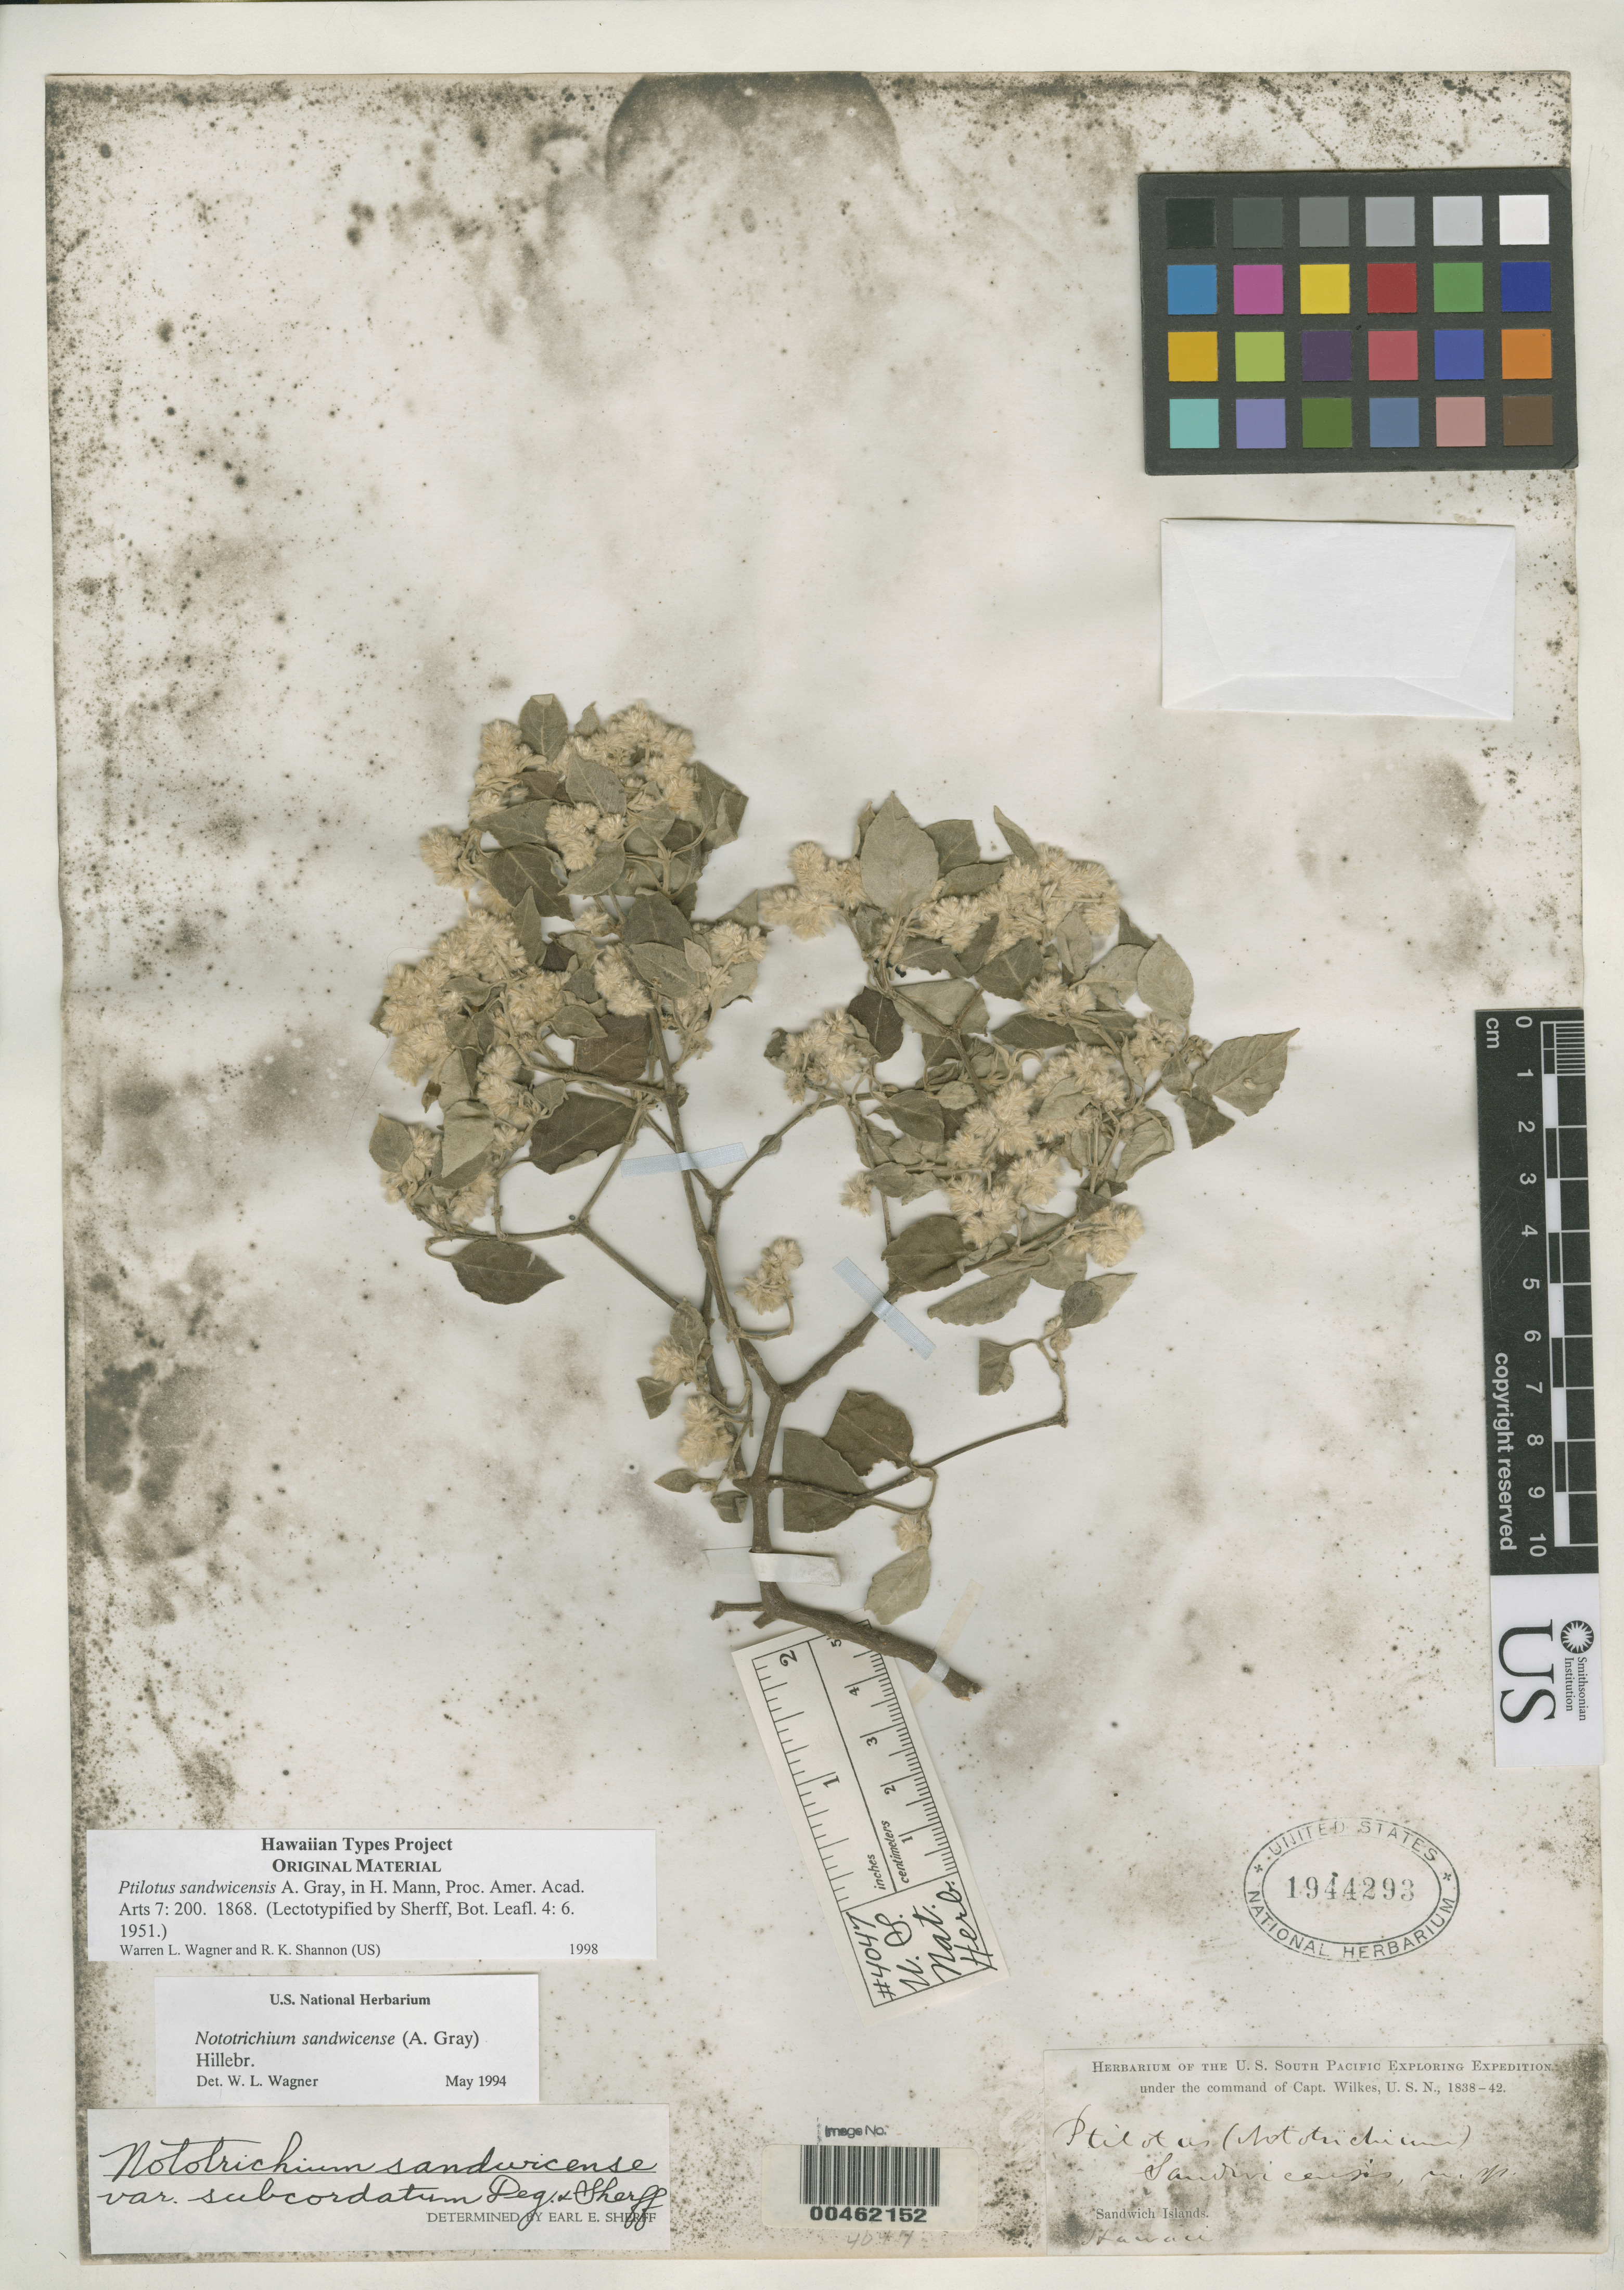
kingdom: Plantae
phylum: Tracheophyta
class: Magnoliopsida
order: Caryophyllales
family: Amaranthaceae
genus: Ptilotus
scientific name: Ptilotus sandwicensis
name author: A. Gray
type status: Lectotype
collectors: Wilkes Explor. Exped.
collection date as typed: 1838 to -- --- 1842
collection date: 1838/1842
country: United States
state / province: Hawaii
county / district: Hawaii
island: Hawaii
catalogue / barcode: US 1944293